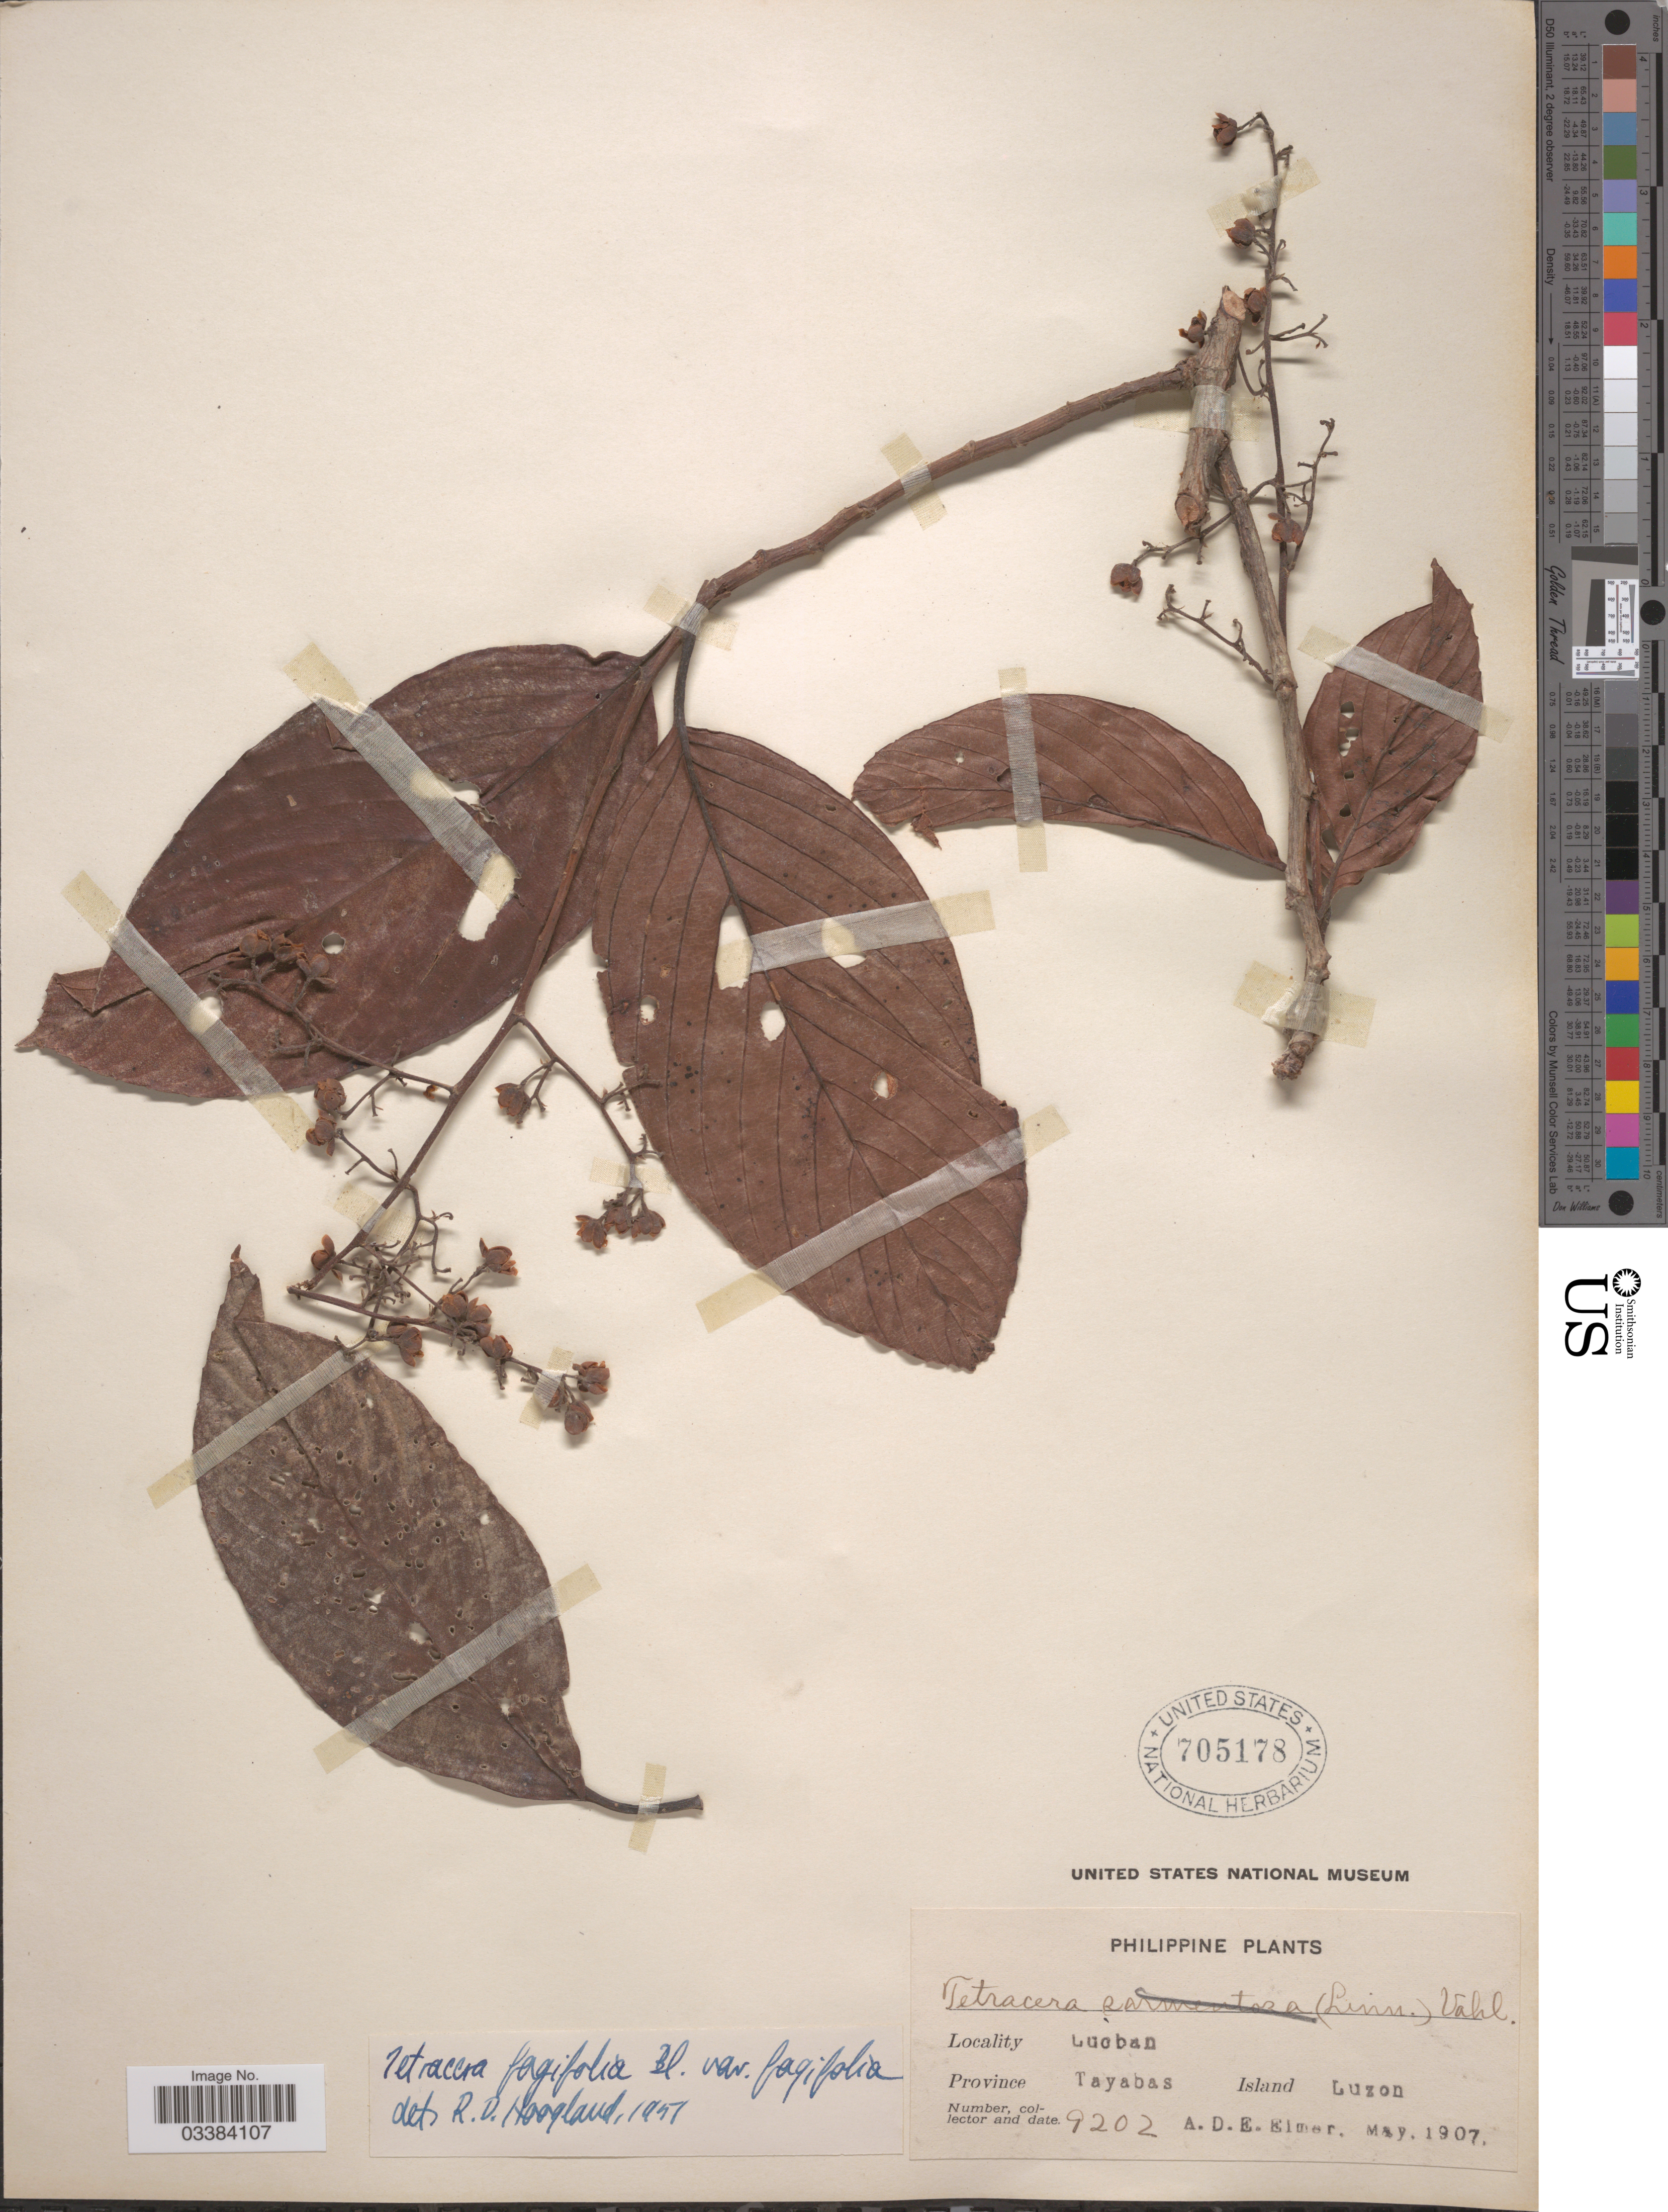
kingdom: Plantae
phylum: Tracheophyta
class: Magnoliopsida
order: Dilleniales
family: Dilleniaceae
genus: Tetracera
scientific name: Tetracera fagifolia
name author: Blume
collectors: A. D. E. Elmer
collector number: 9202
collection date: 1907-05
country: Philippines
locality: Lucban. Province Tayabas Island Luzon.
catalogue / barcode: US 705178